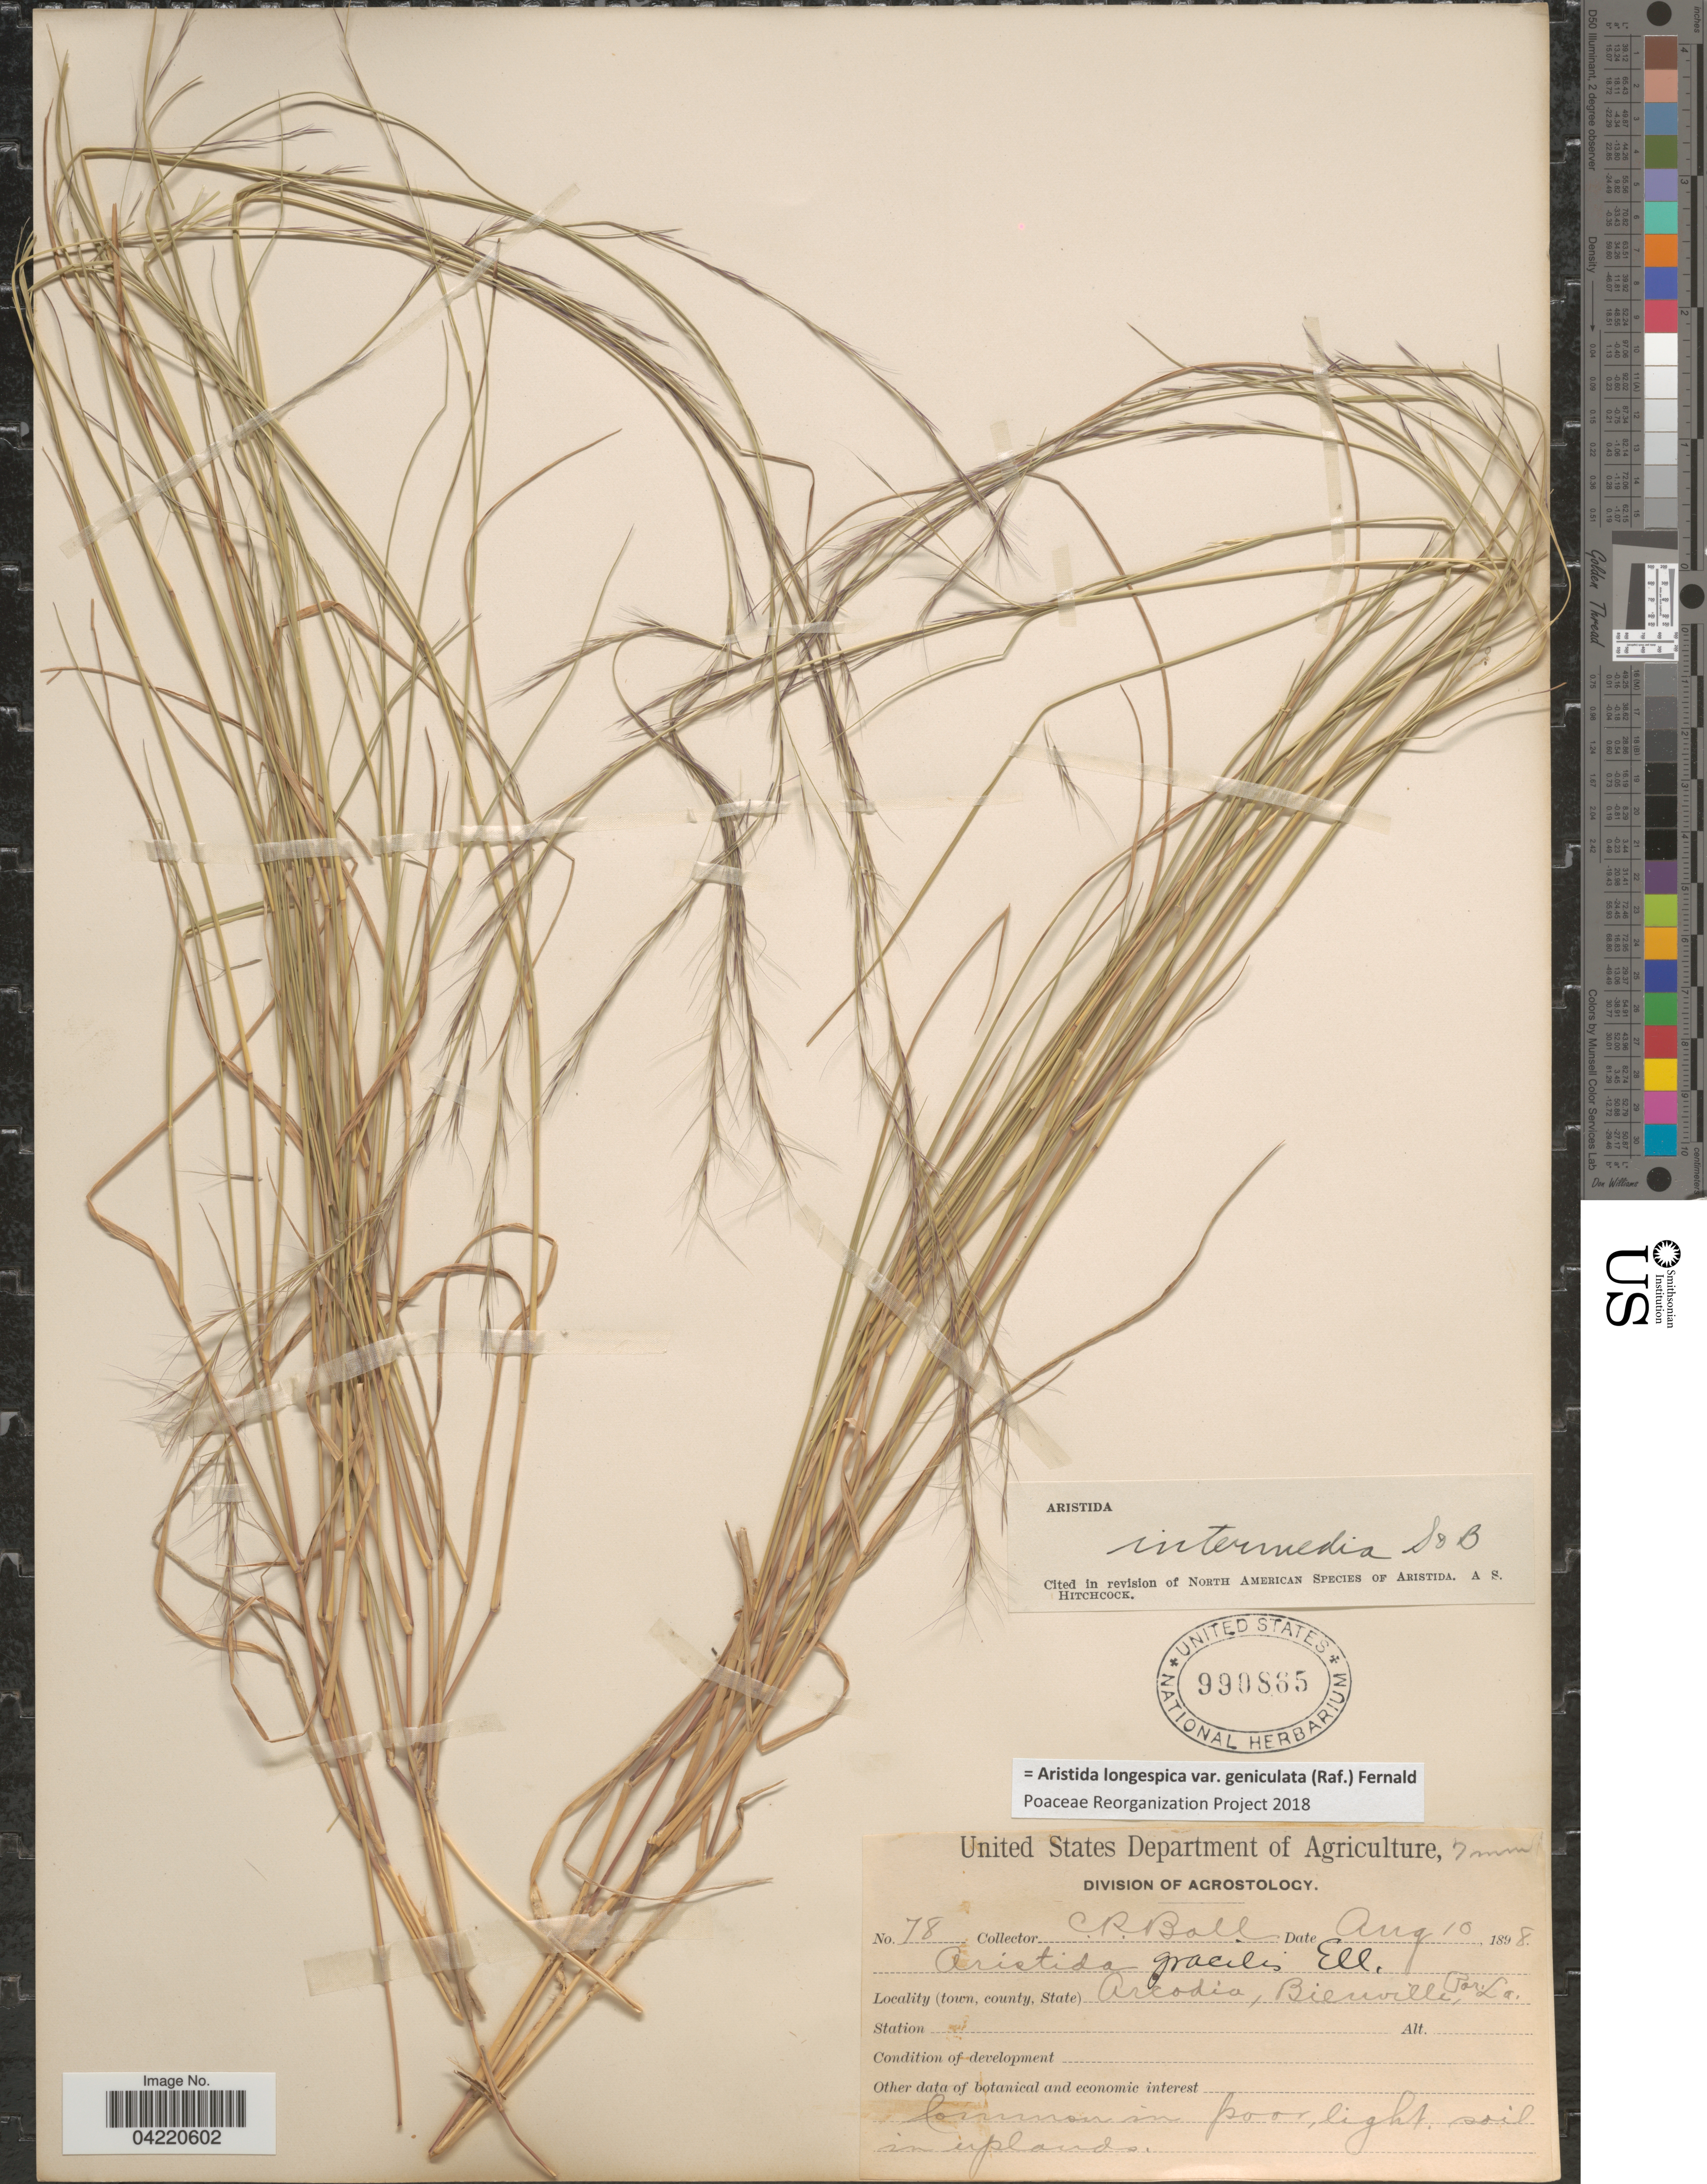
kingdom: Plantae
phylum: Tracheophyta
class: Liliopsida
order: Poales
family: Poaceae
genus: Aristida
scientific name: Aristida longespica var. geniculata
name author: (Raf.) Fernald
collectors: C. R. Ball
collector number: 78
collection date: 1898-08-10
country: United States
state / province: Louisiana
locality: Arcadia, Bienville Par.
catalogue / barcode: US 990865